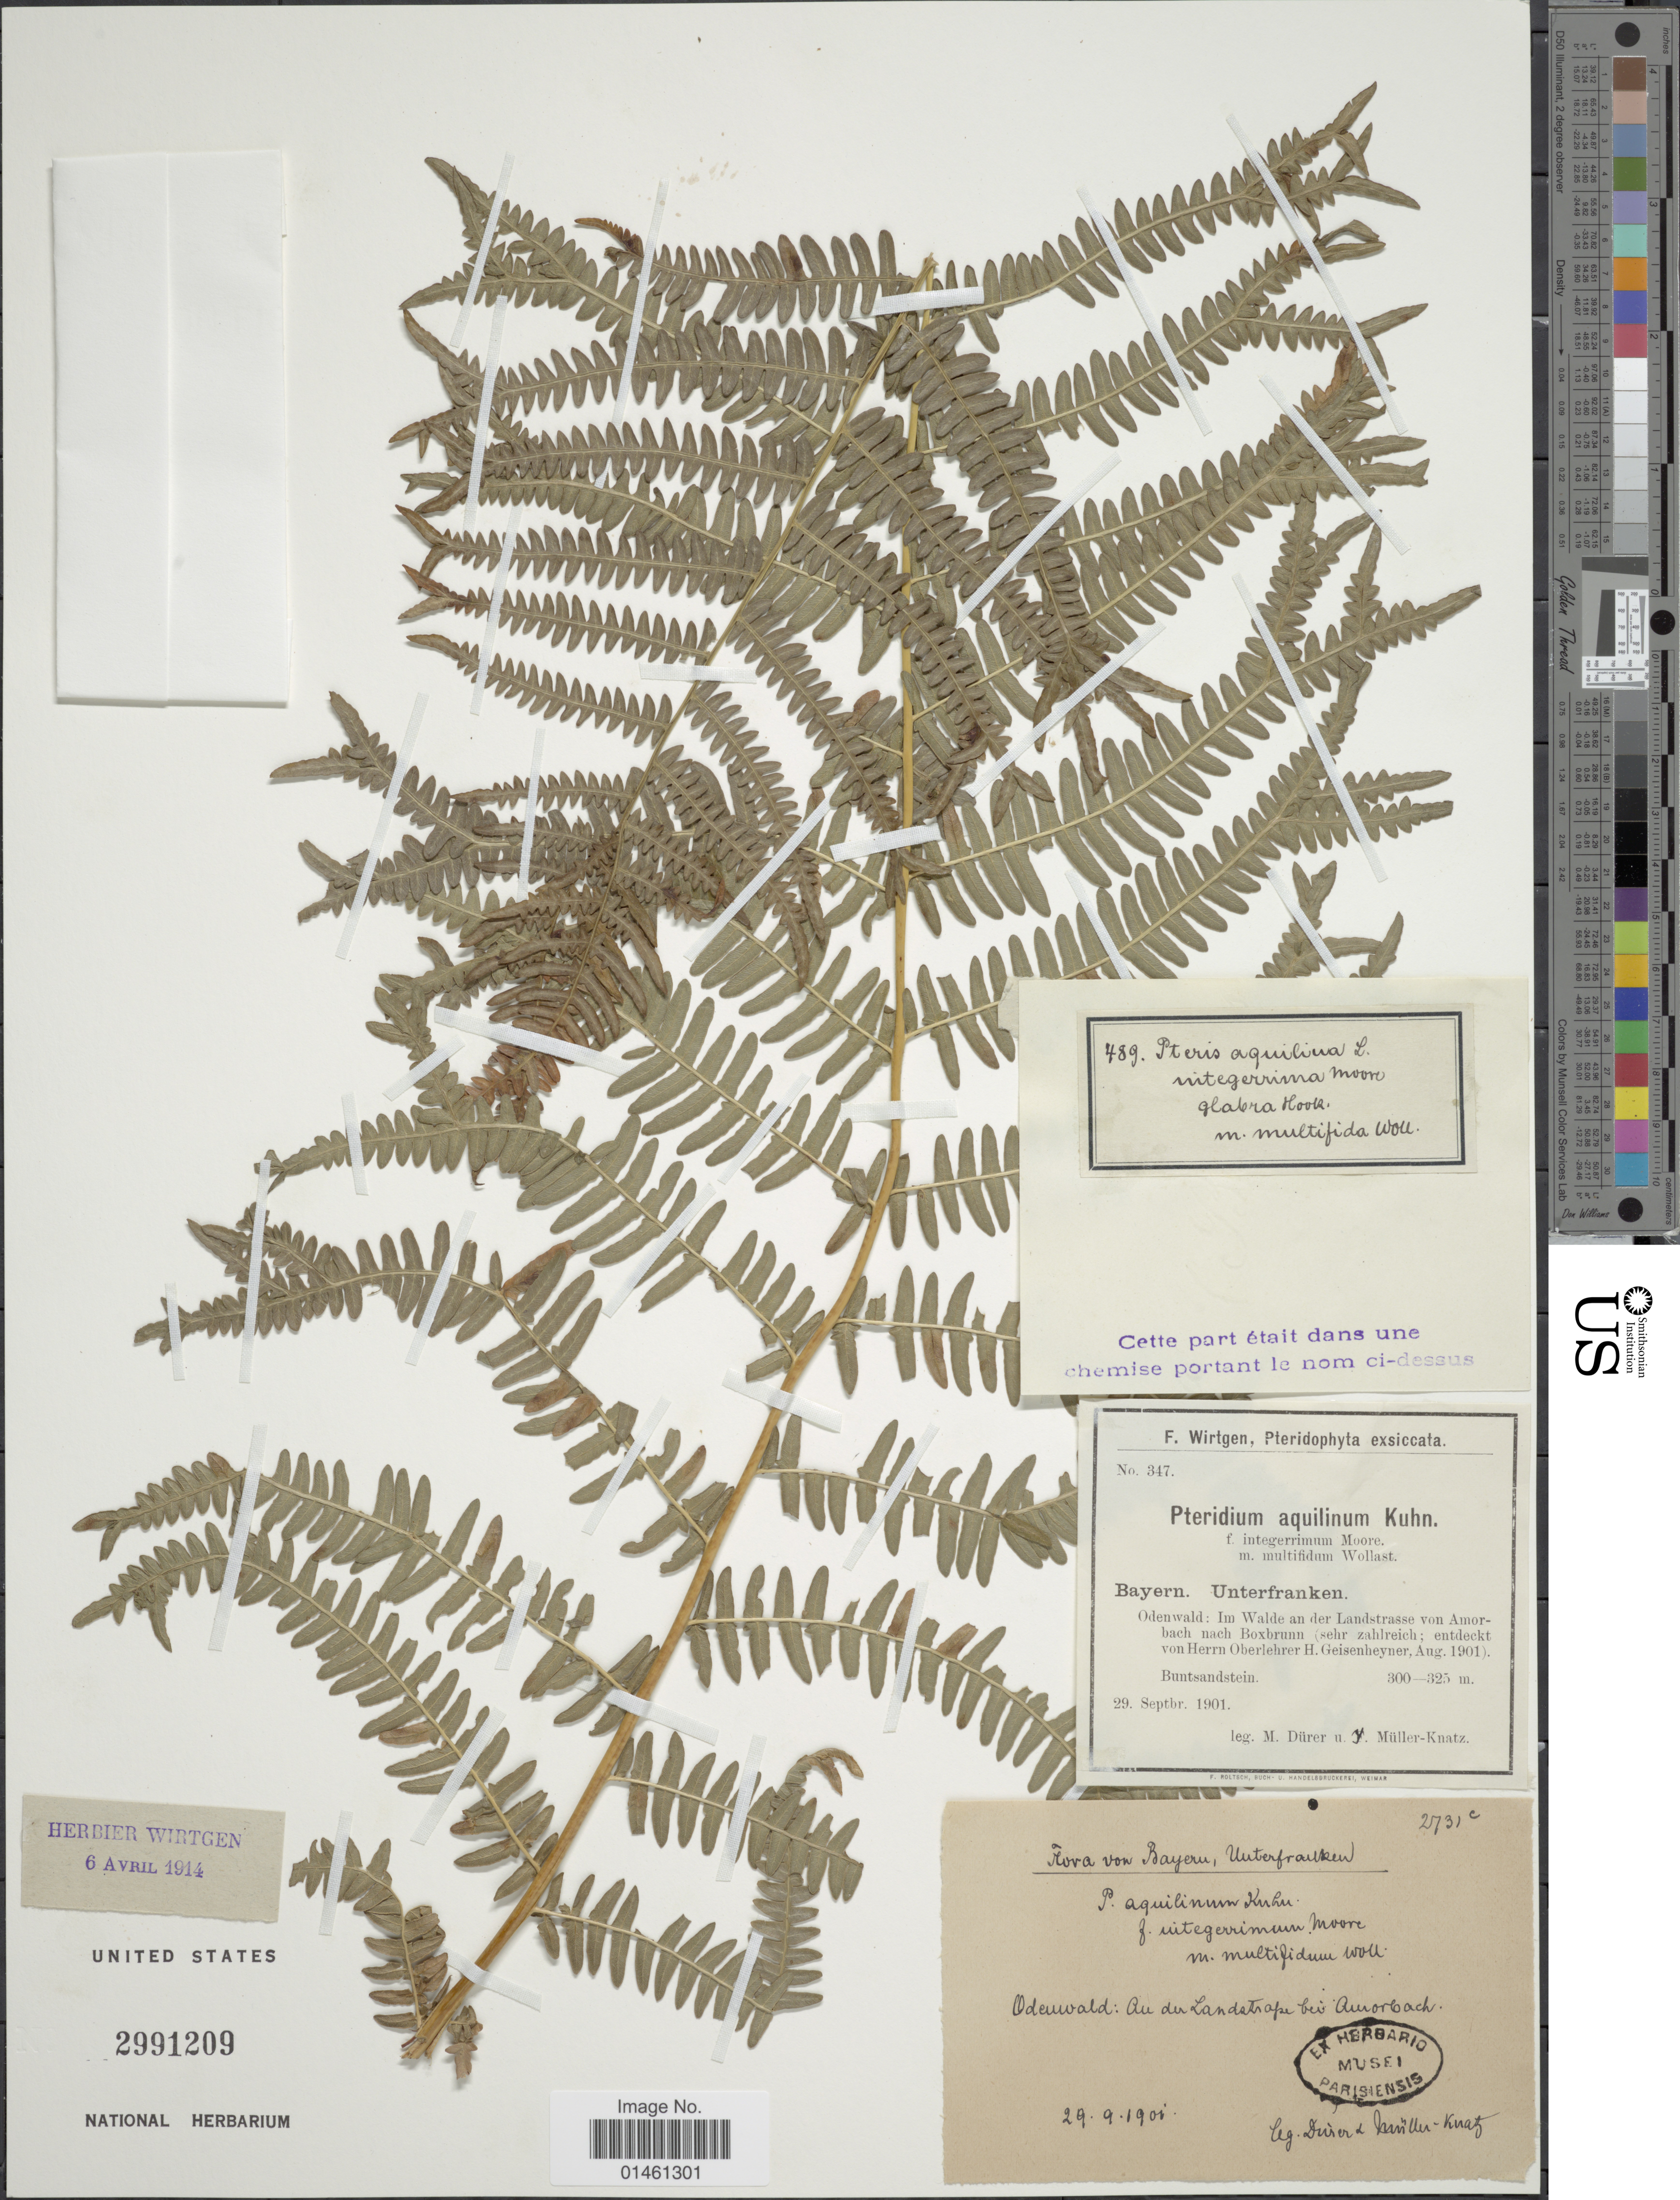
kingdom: Plantae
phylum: Tracheophyta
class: Polypodiopsida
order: Polypodiales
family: Dennstaedtiaceae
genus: Pteridium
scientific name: Pteridium aquilinum var. typicum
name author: R.M. Tryon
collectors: M. Durer & Müller-Knatz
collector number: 347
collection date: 1901-09-29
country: Germany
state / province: Bayern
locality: Bayern, Unterfranken, Odenwald: Im Walde an der Landstrasse von Amorbach nach Boxbrunn(sehr zahlreich: entdeckt von Herrn Oberlehrer H. Geisenheyner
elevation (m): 300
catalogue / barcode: US 2991209